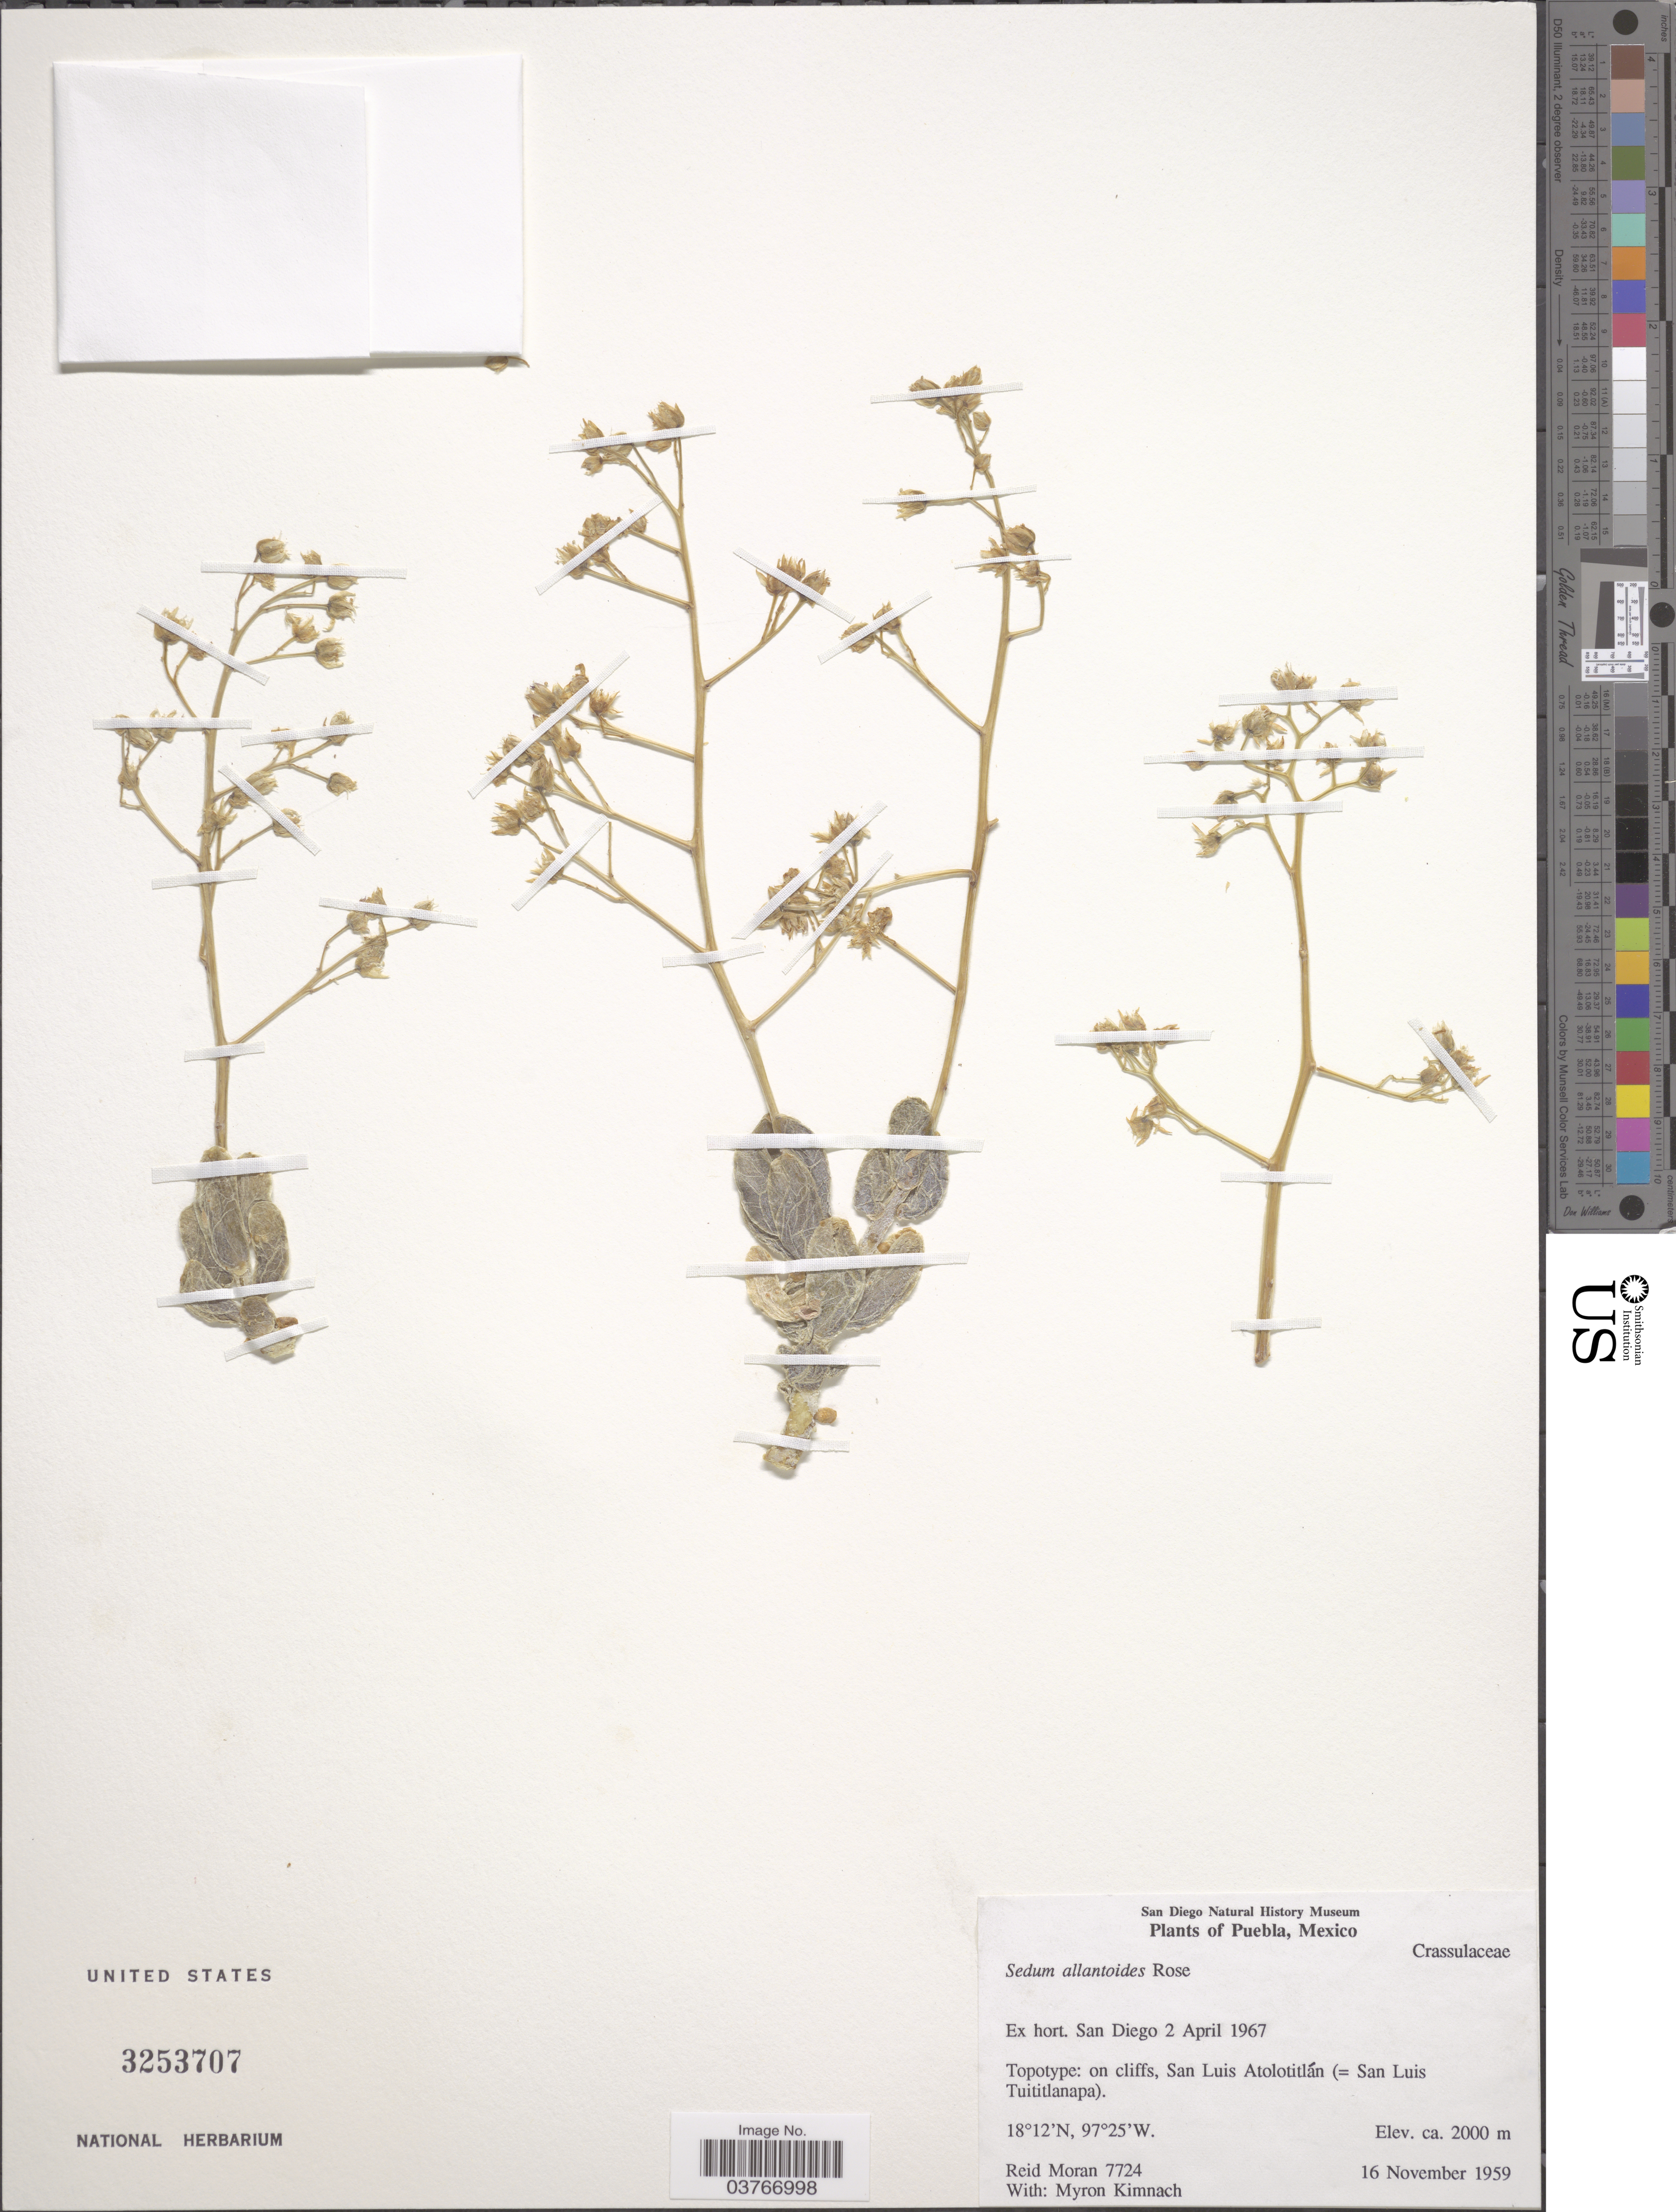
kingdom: Plantae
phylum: Tracheophyta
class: Magnoliopsida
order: Saxifragales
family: Crassulaceae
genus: Sedum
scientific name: Sedum allantoides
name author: Rose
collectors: R. Moran & M. W. Kimnach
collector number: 7724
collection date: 1959-11-16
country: Mexico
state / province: Puebla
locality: San Luis Atotitlán (=San Luis Tuititlanapa).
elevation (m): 2000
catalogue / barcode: US 3253707